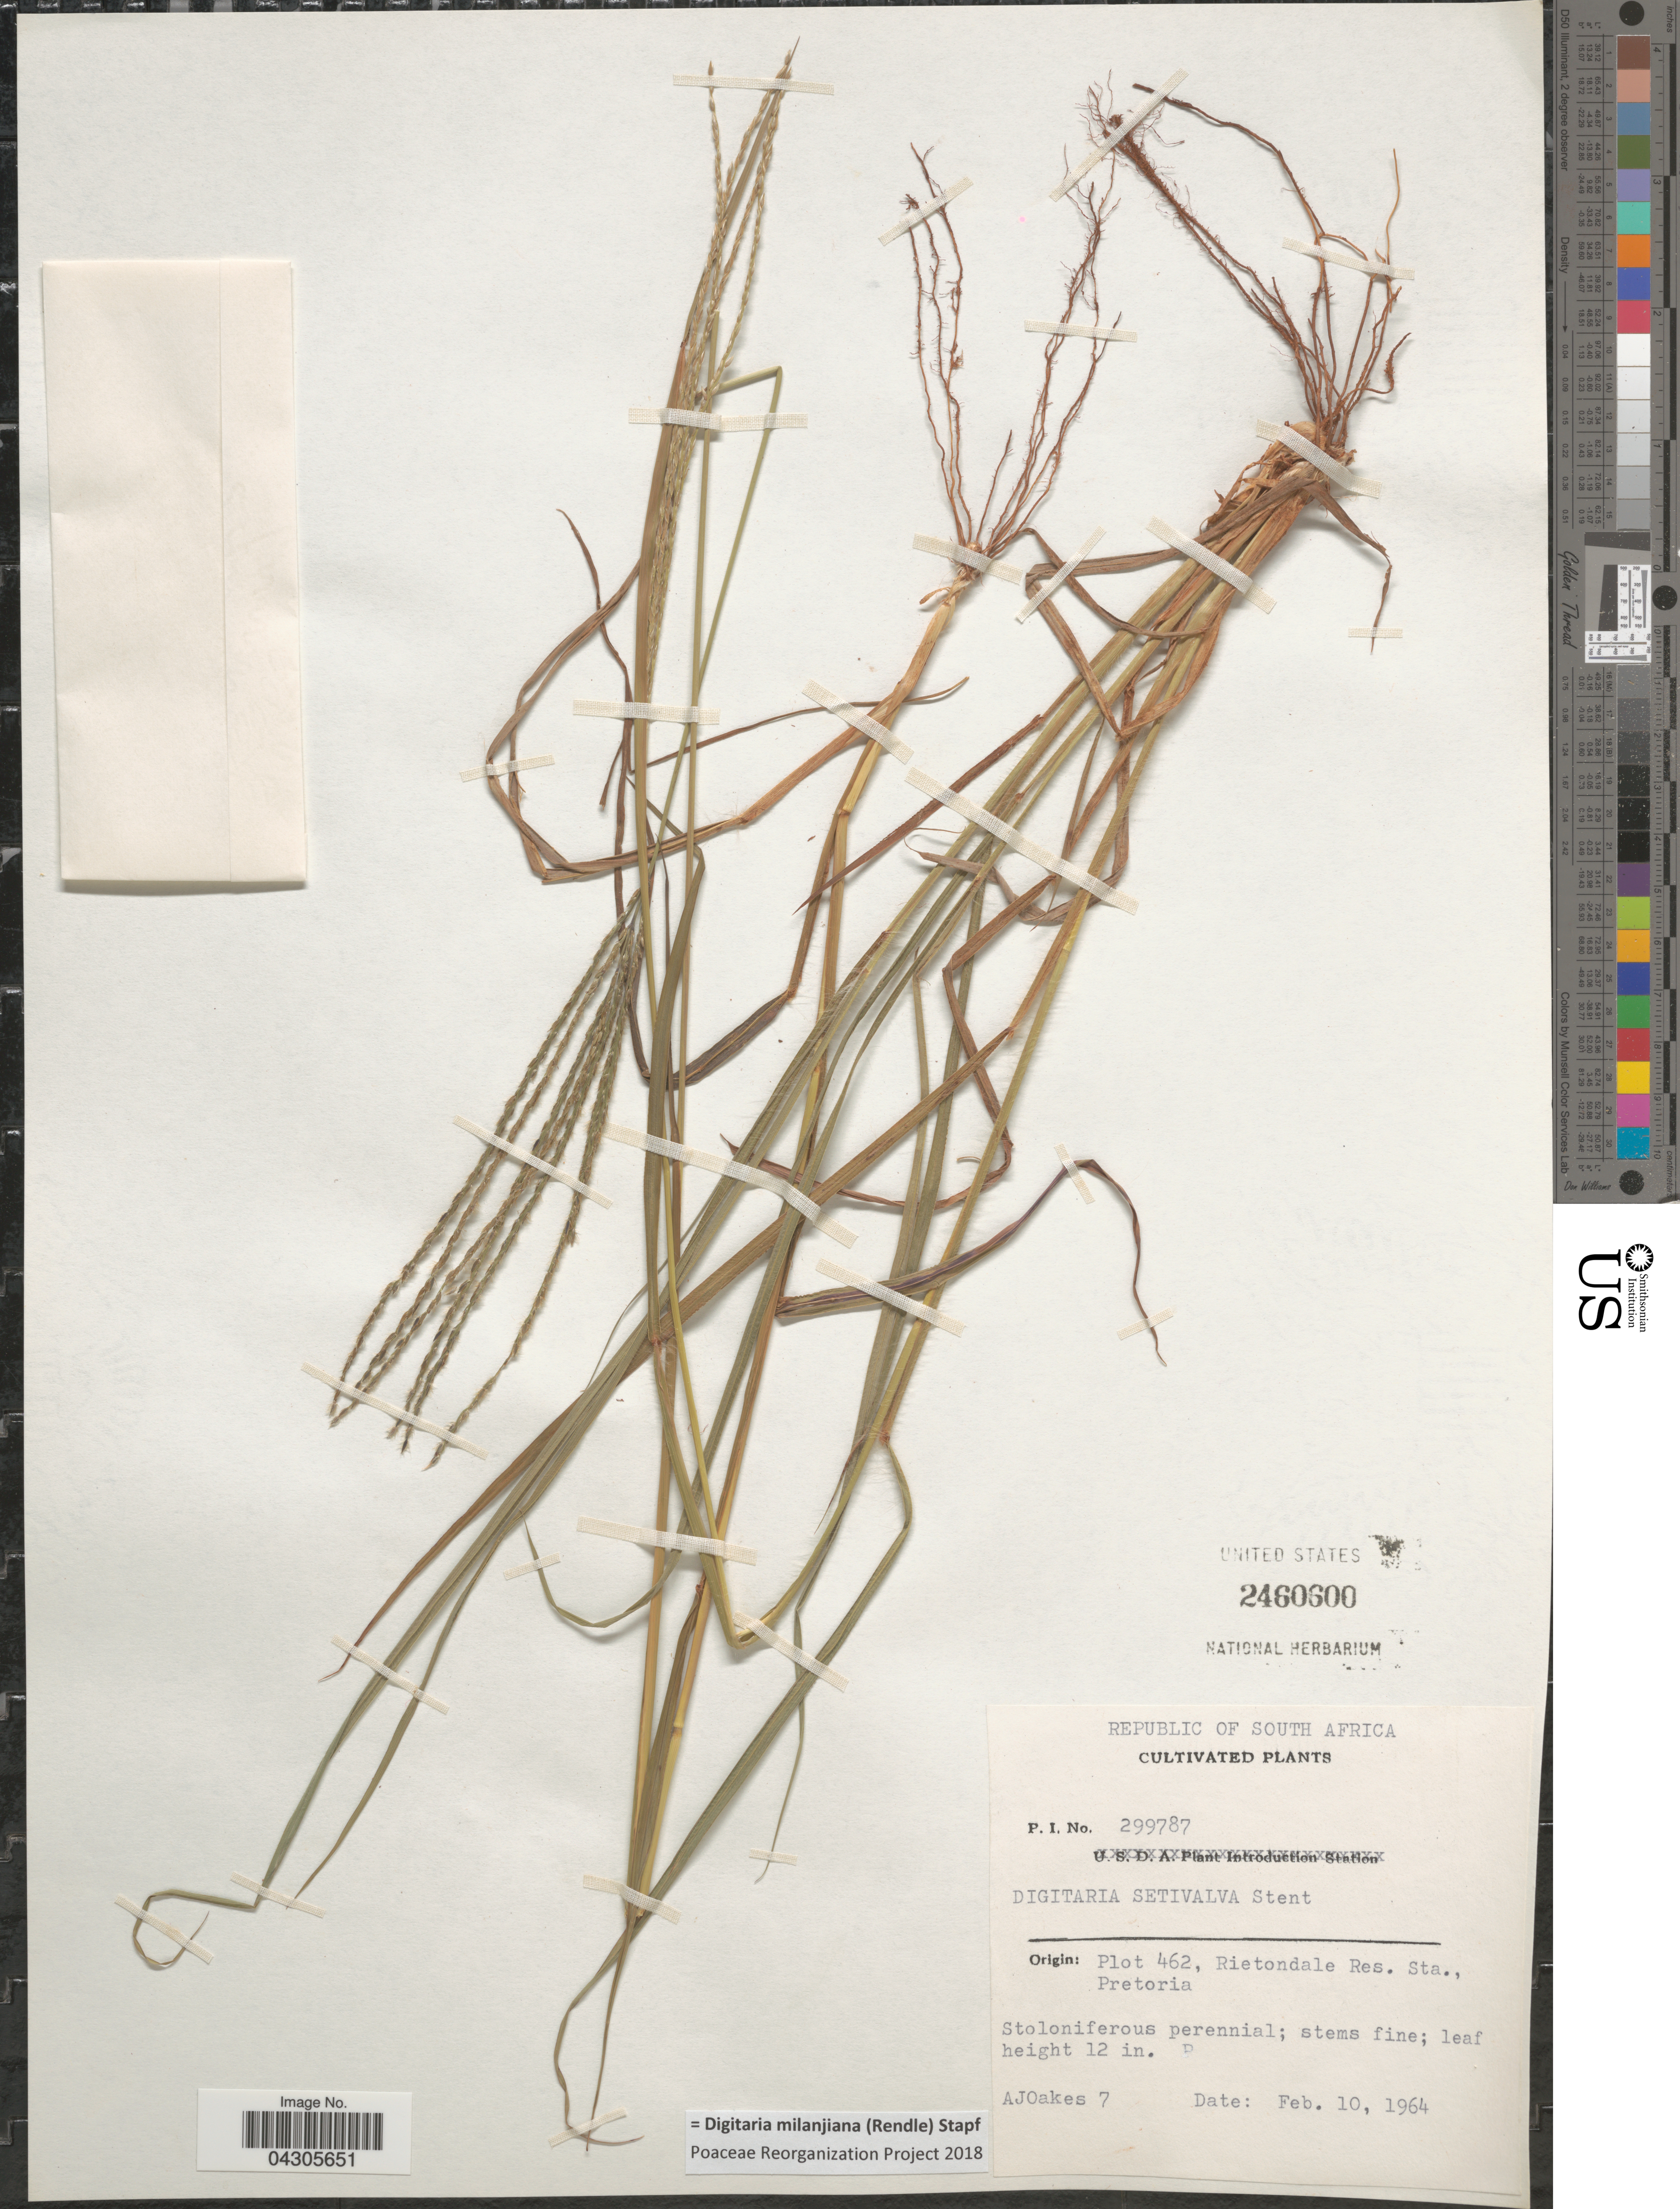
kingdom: Plantae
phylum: Tracheophyta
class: Liliopsida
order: Poales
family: Poaceae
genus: Digitaria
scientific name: Digitaria milanjiana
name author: (Rendle) Stapf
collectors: A. Oakes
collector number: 7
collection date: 1964-02-10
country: South Africa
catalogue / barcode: US 2460600